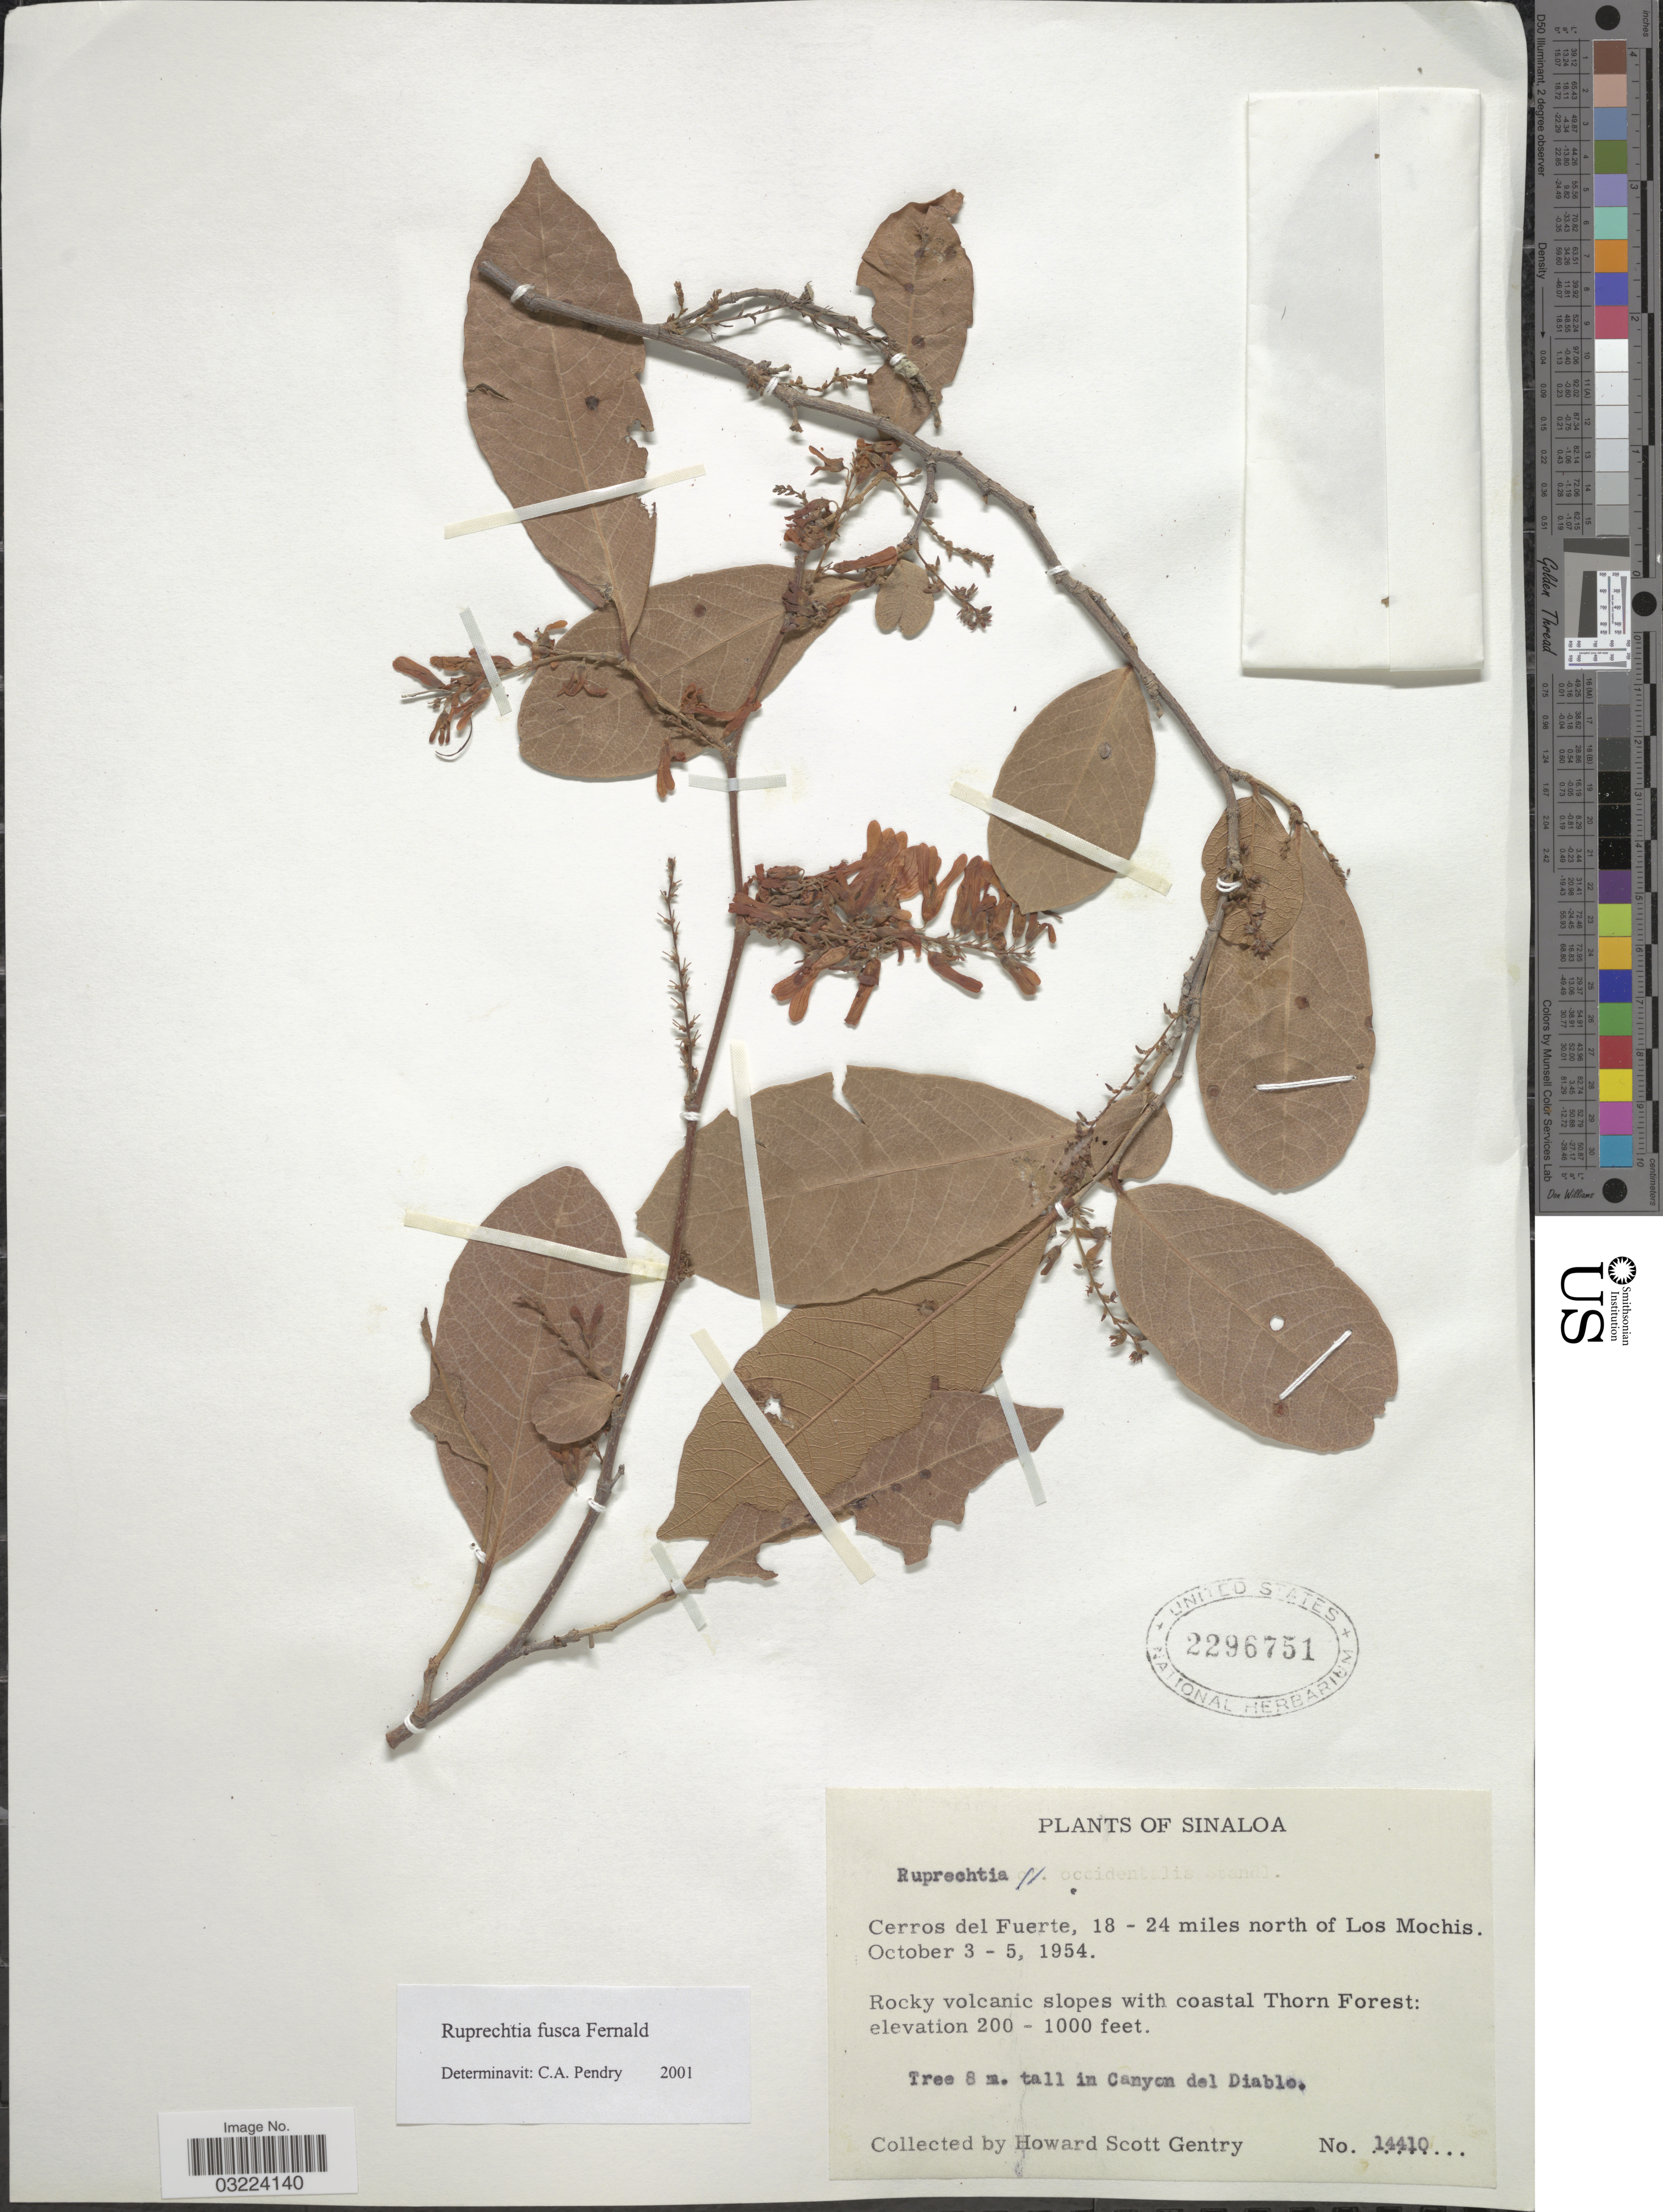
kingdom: Plantae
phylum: Tracheophyta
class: Magnoliopsida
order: Caryophyllales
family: Polygonaceae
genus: Ruprechtia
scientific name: Ruprechtia fusca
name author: Fernald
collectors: H. S. Gentry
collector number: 14410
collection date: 1954-10-03/1954-10-05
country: Mexico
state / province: Sinaloa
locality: Cerros del Fuerte, 18-24 miles north of Los Mochis.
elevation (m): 61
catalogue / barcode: US 2296751